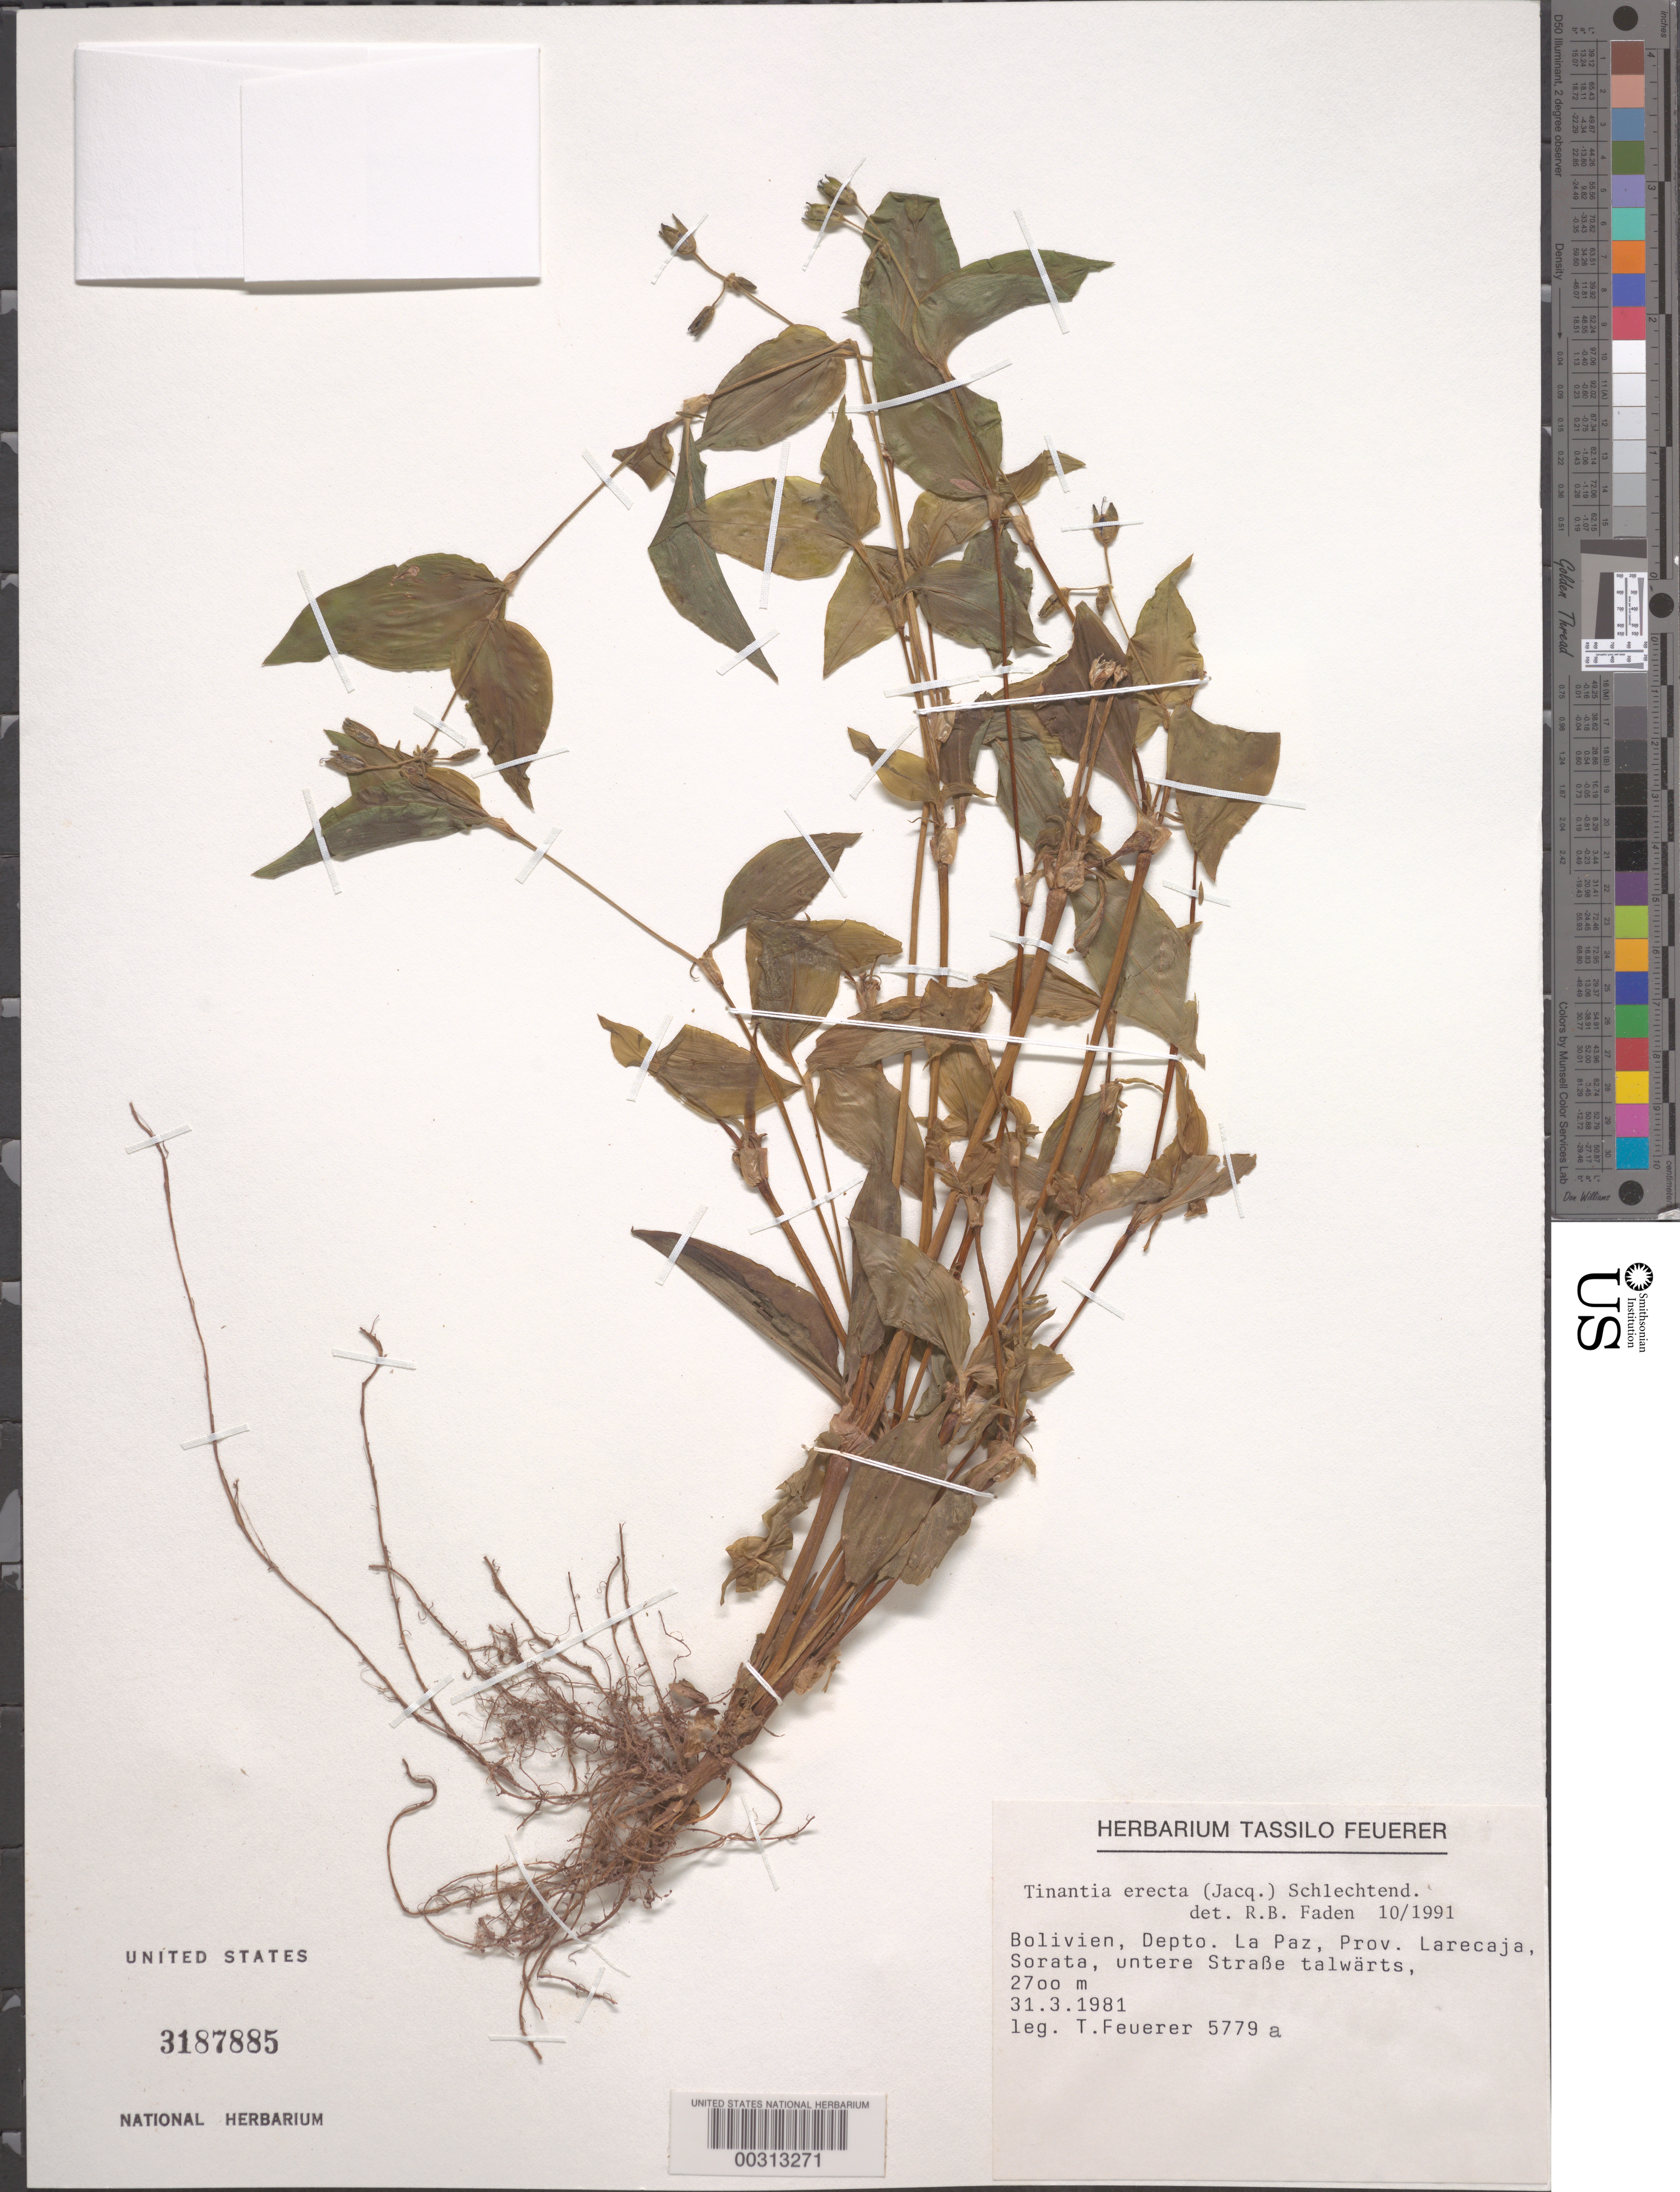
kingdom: Plantae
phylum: Tracheophyta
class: Liliopsida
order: Commelinales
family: Commelinaceae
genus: Tinantia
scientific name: Tinantia erecta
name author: (Jacq.) Fenzl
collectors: T. Feuerer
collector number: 5779a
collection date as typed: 31 Mar 1981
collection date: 1981-03-31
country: Bolivia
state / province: La Paz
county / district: Larecaja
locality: Sorata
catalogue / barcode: US 3187885